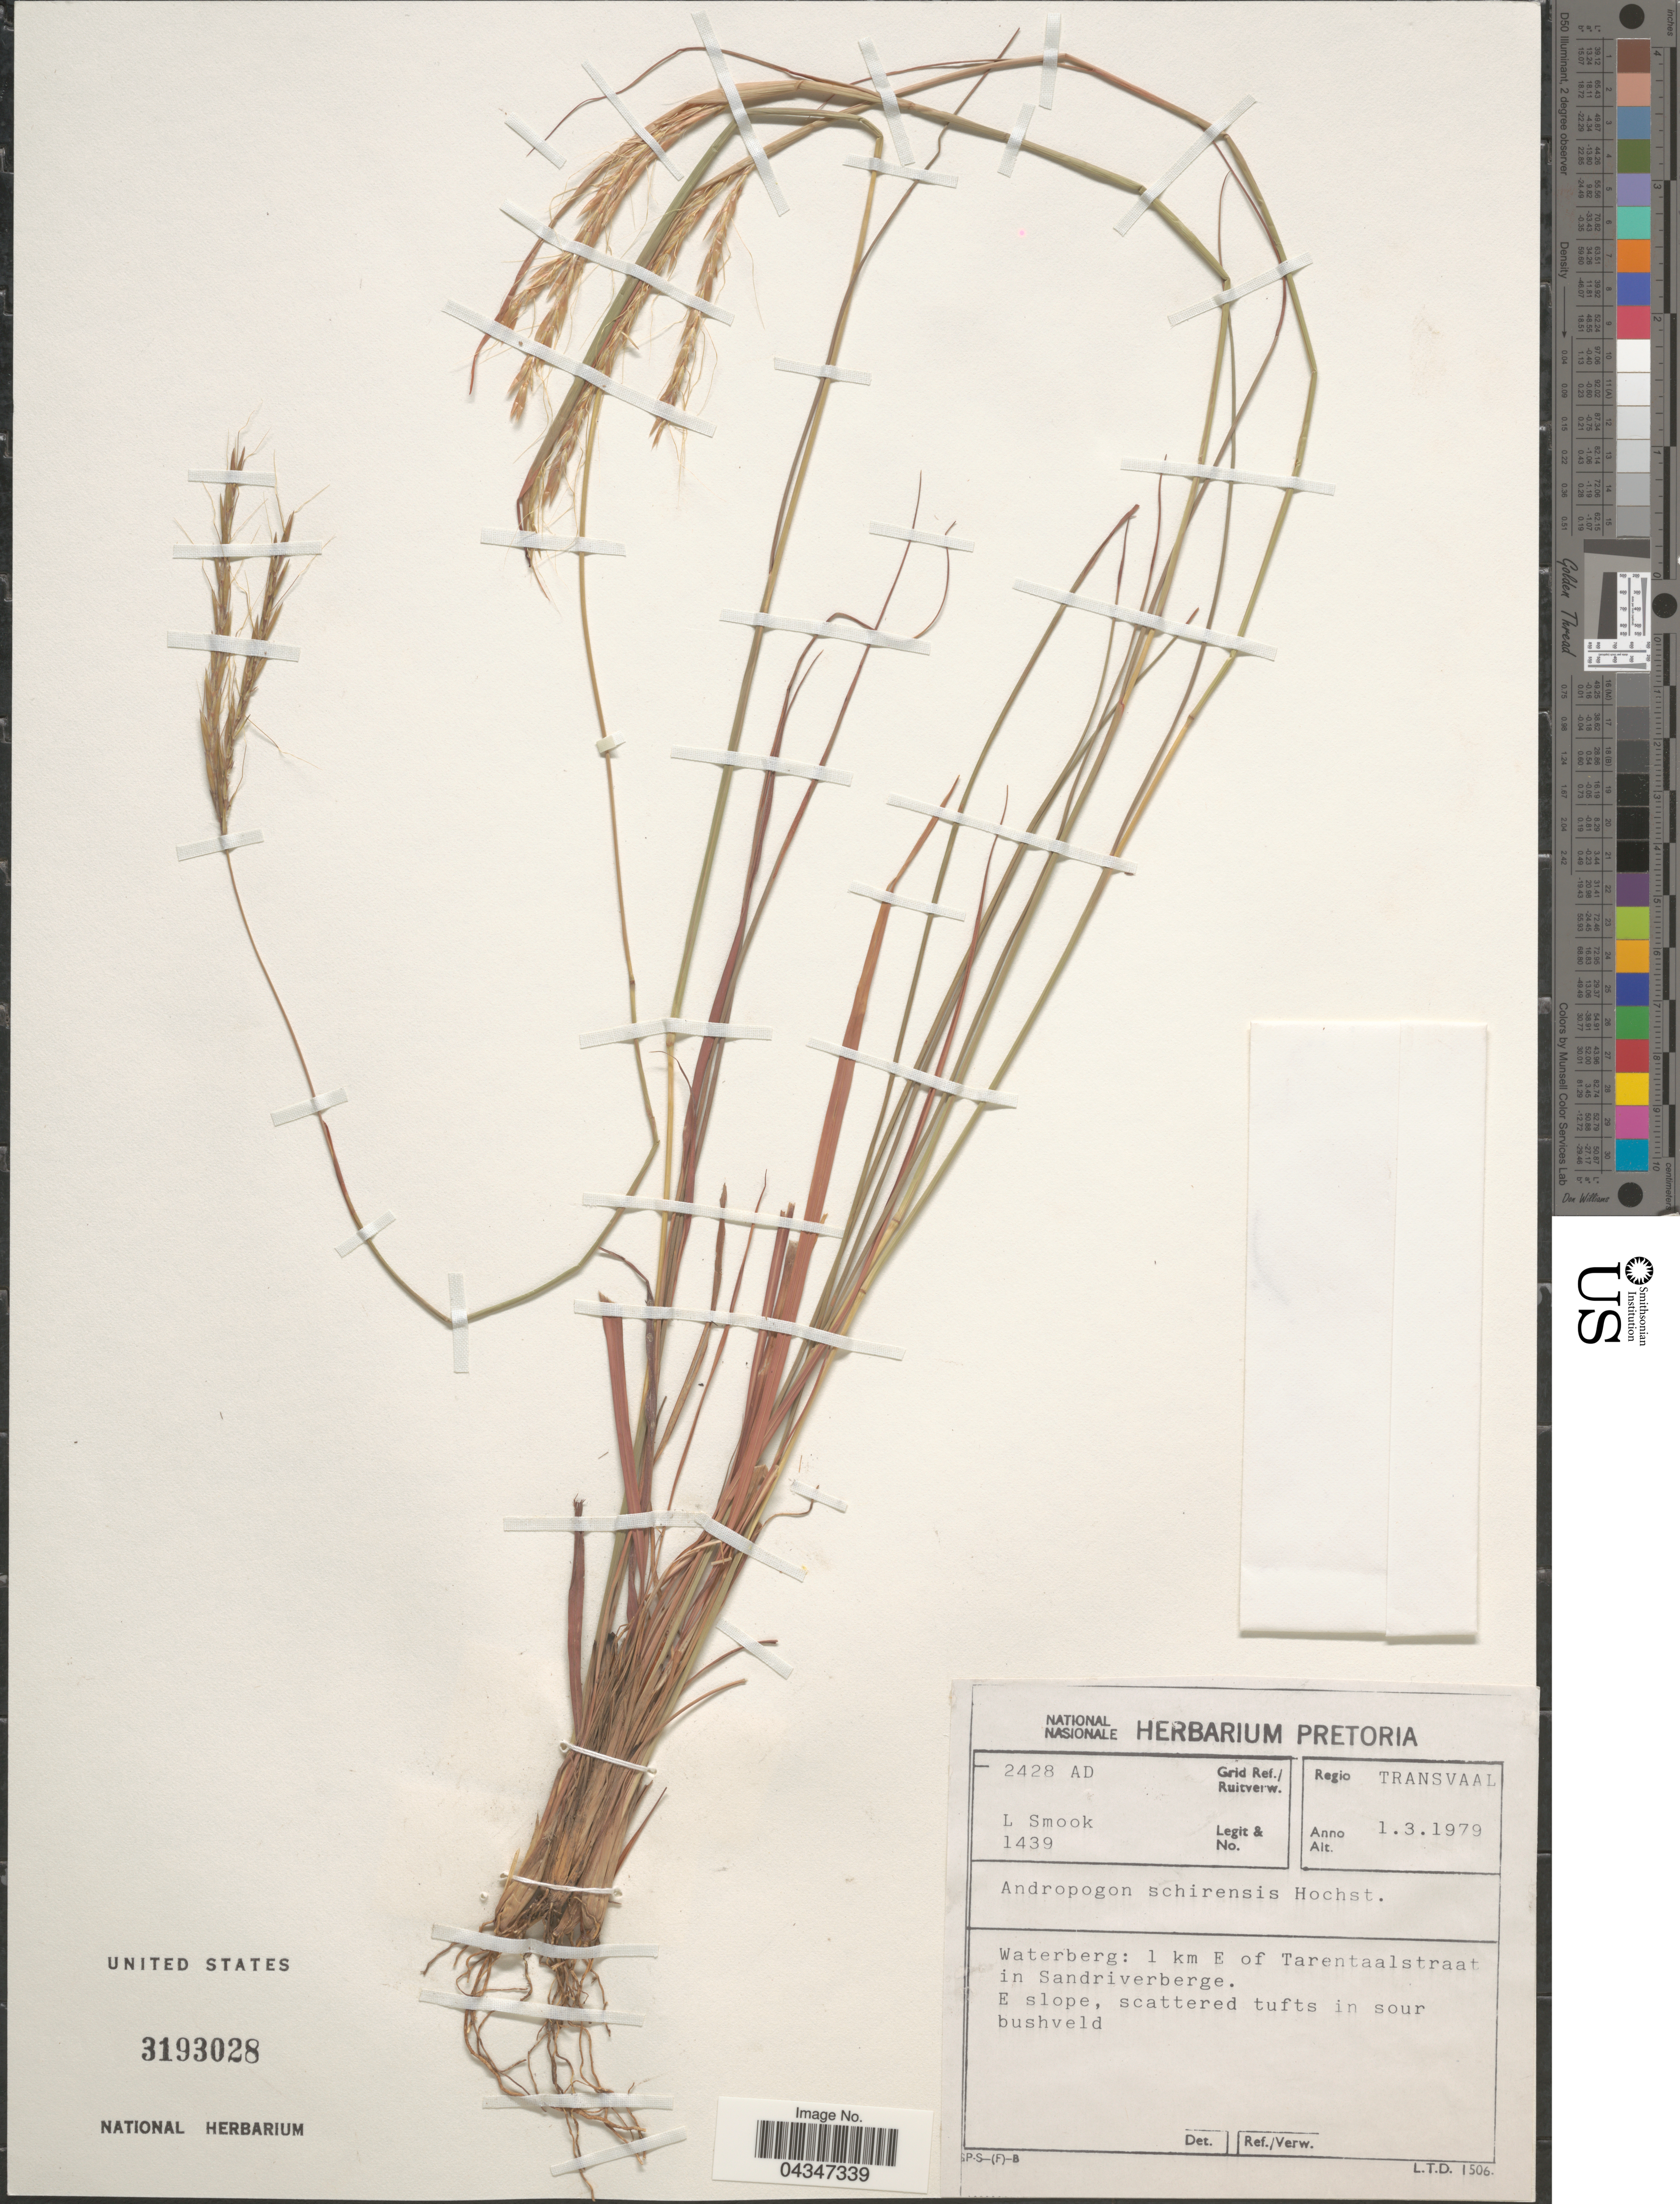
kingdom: Plantae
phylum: Tracheophyta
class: Liliopsida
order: Poales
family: Poaceae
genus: Andropogon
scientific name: Andropogon schirensis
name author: Hochst. ex A. Rich.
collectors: L. Smook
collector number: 1439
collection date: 1979-03-01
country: South Africa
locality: Grid Ref./ Ruitverw. -2428 AD. Regio Transvaal. Waterberg: 1 km E of Tarentaalstraat in Sandriverberge.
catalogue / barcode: US 3193028